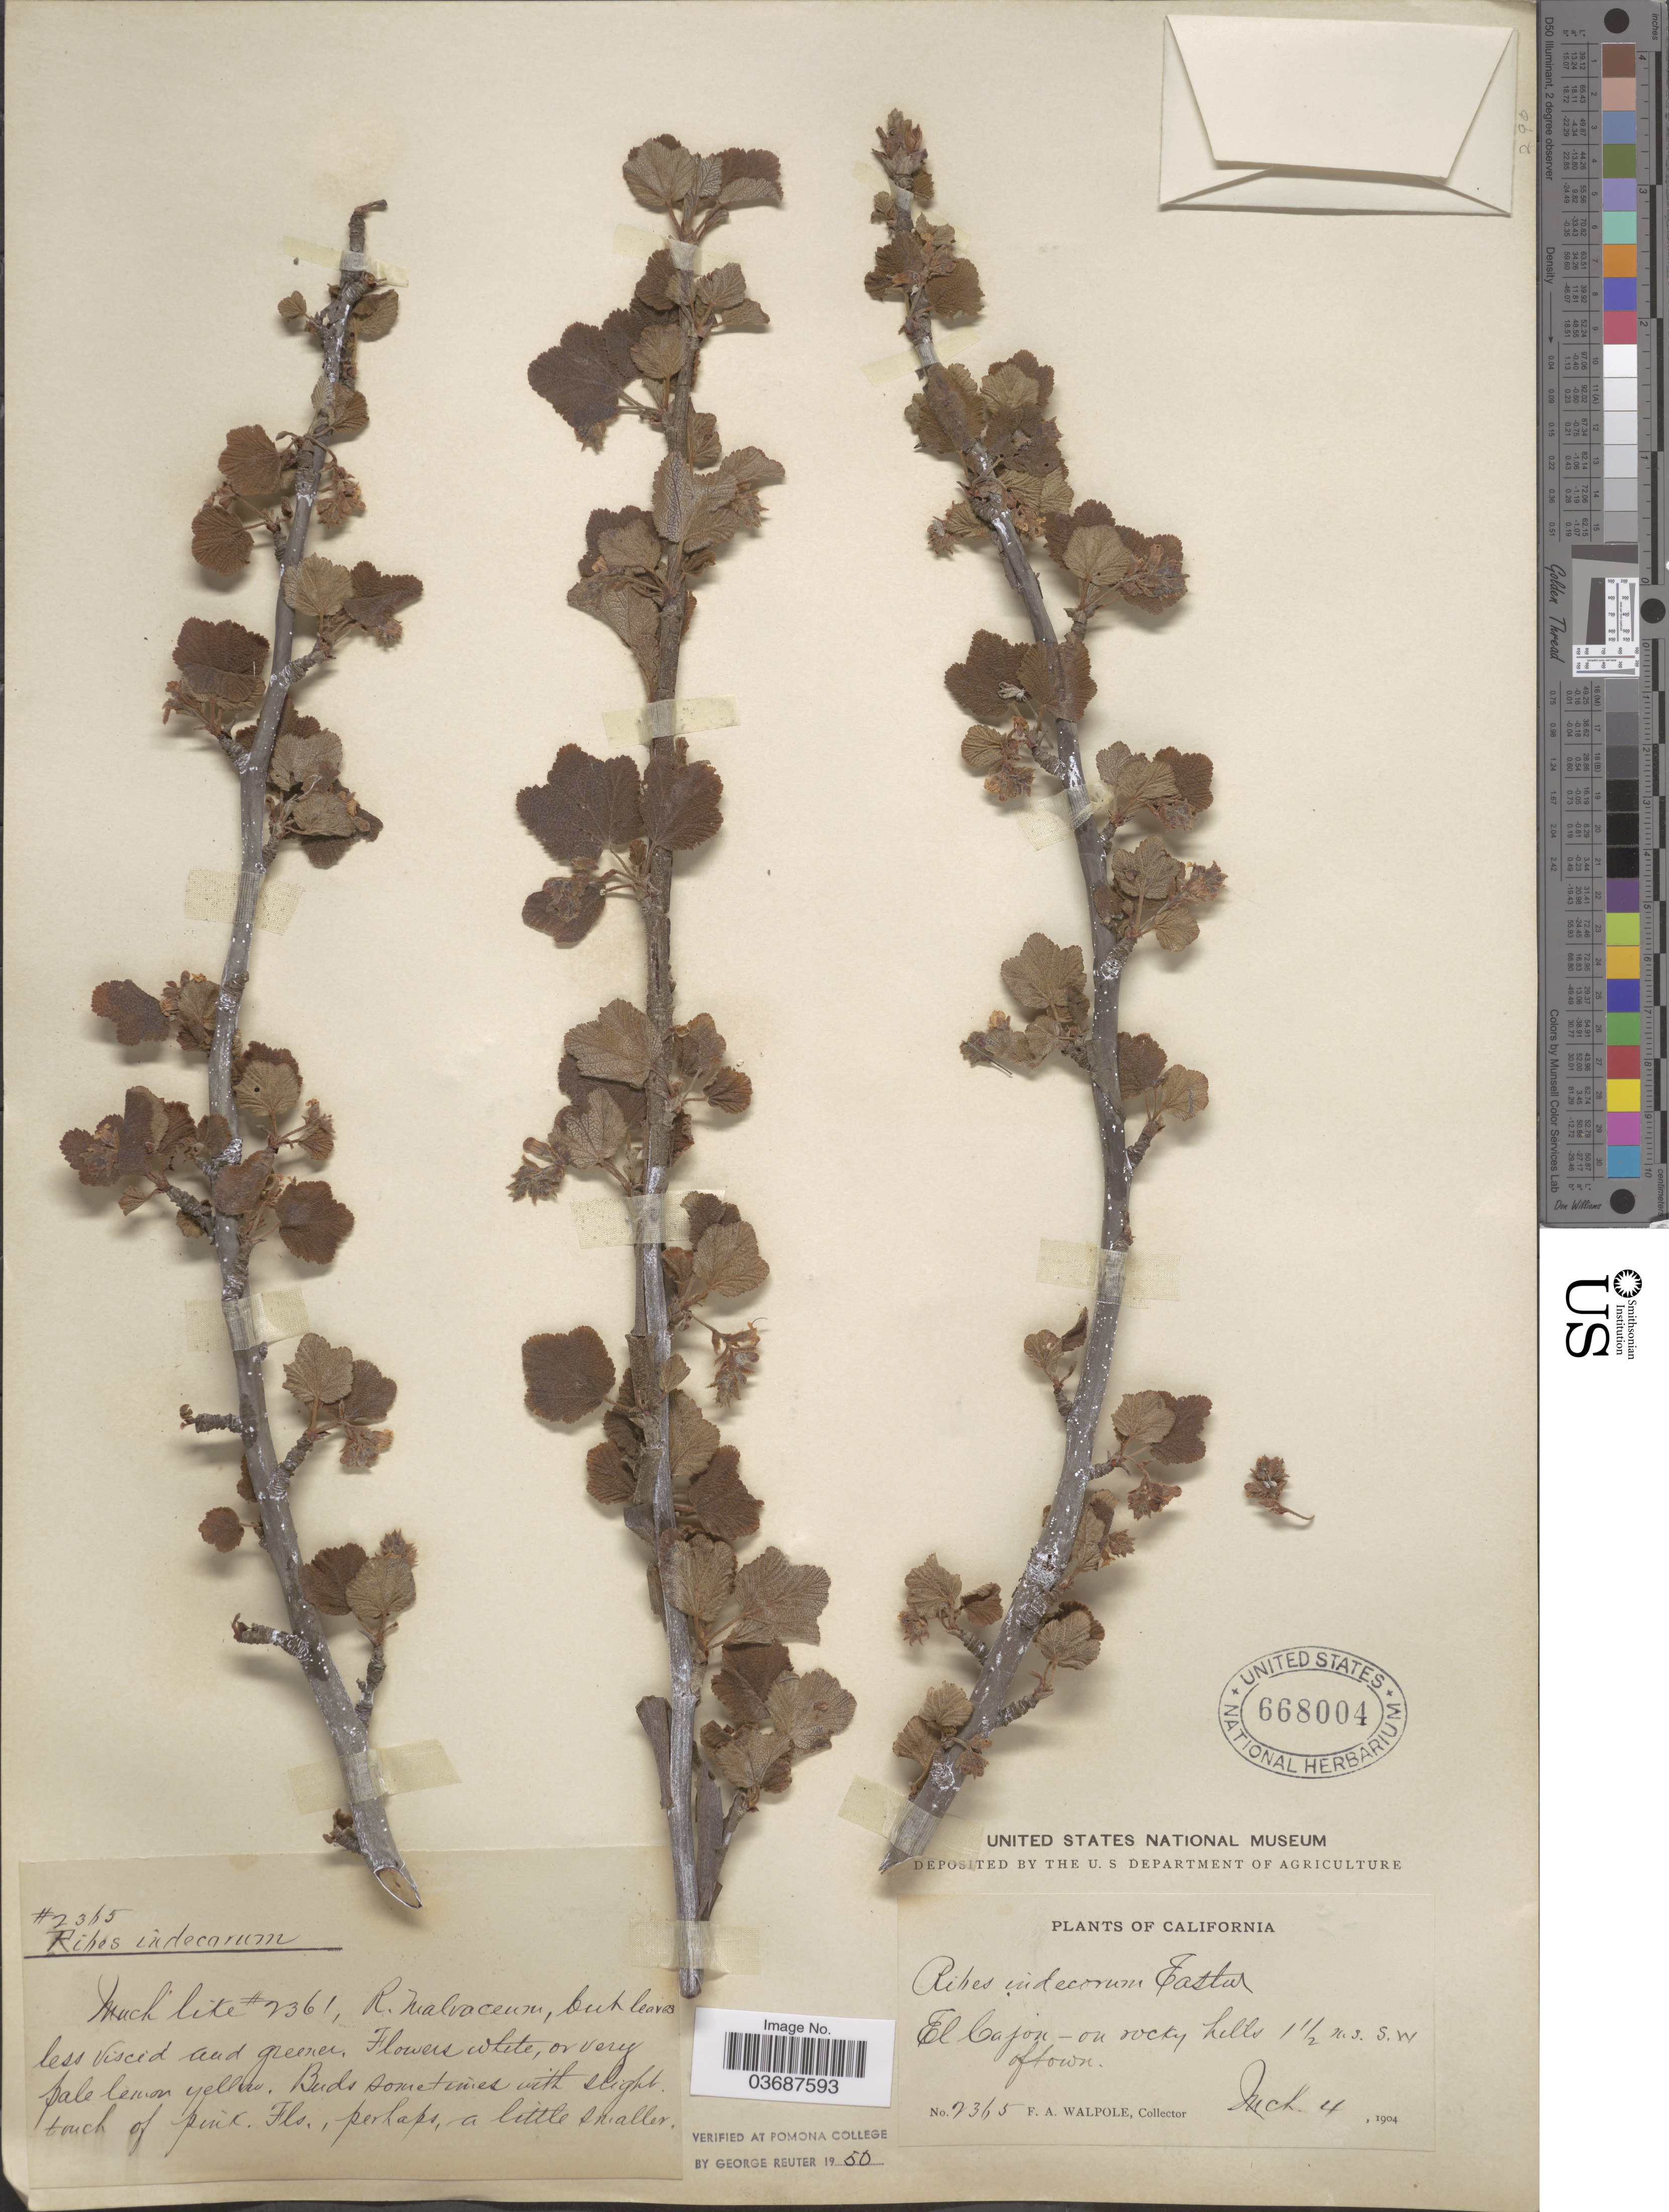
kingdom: Plantae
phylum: Tracheophyta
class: Magnoliopsida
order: Saxifragales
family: Grossulariaceae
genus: Ribes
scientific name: Ribes indecorum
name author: Eastw.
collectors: F. Walpole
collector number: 2365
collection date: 1904-03-04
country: United States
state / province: California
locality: El Cajon-on rocky hills 1½ ms. S.W of town.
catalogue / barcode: US 668004